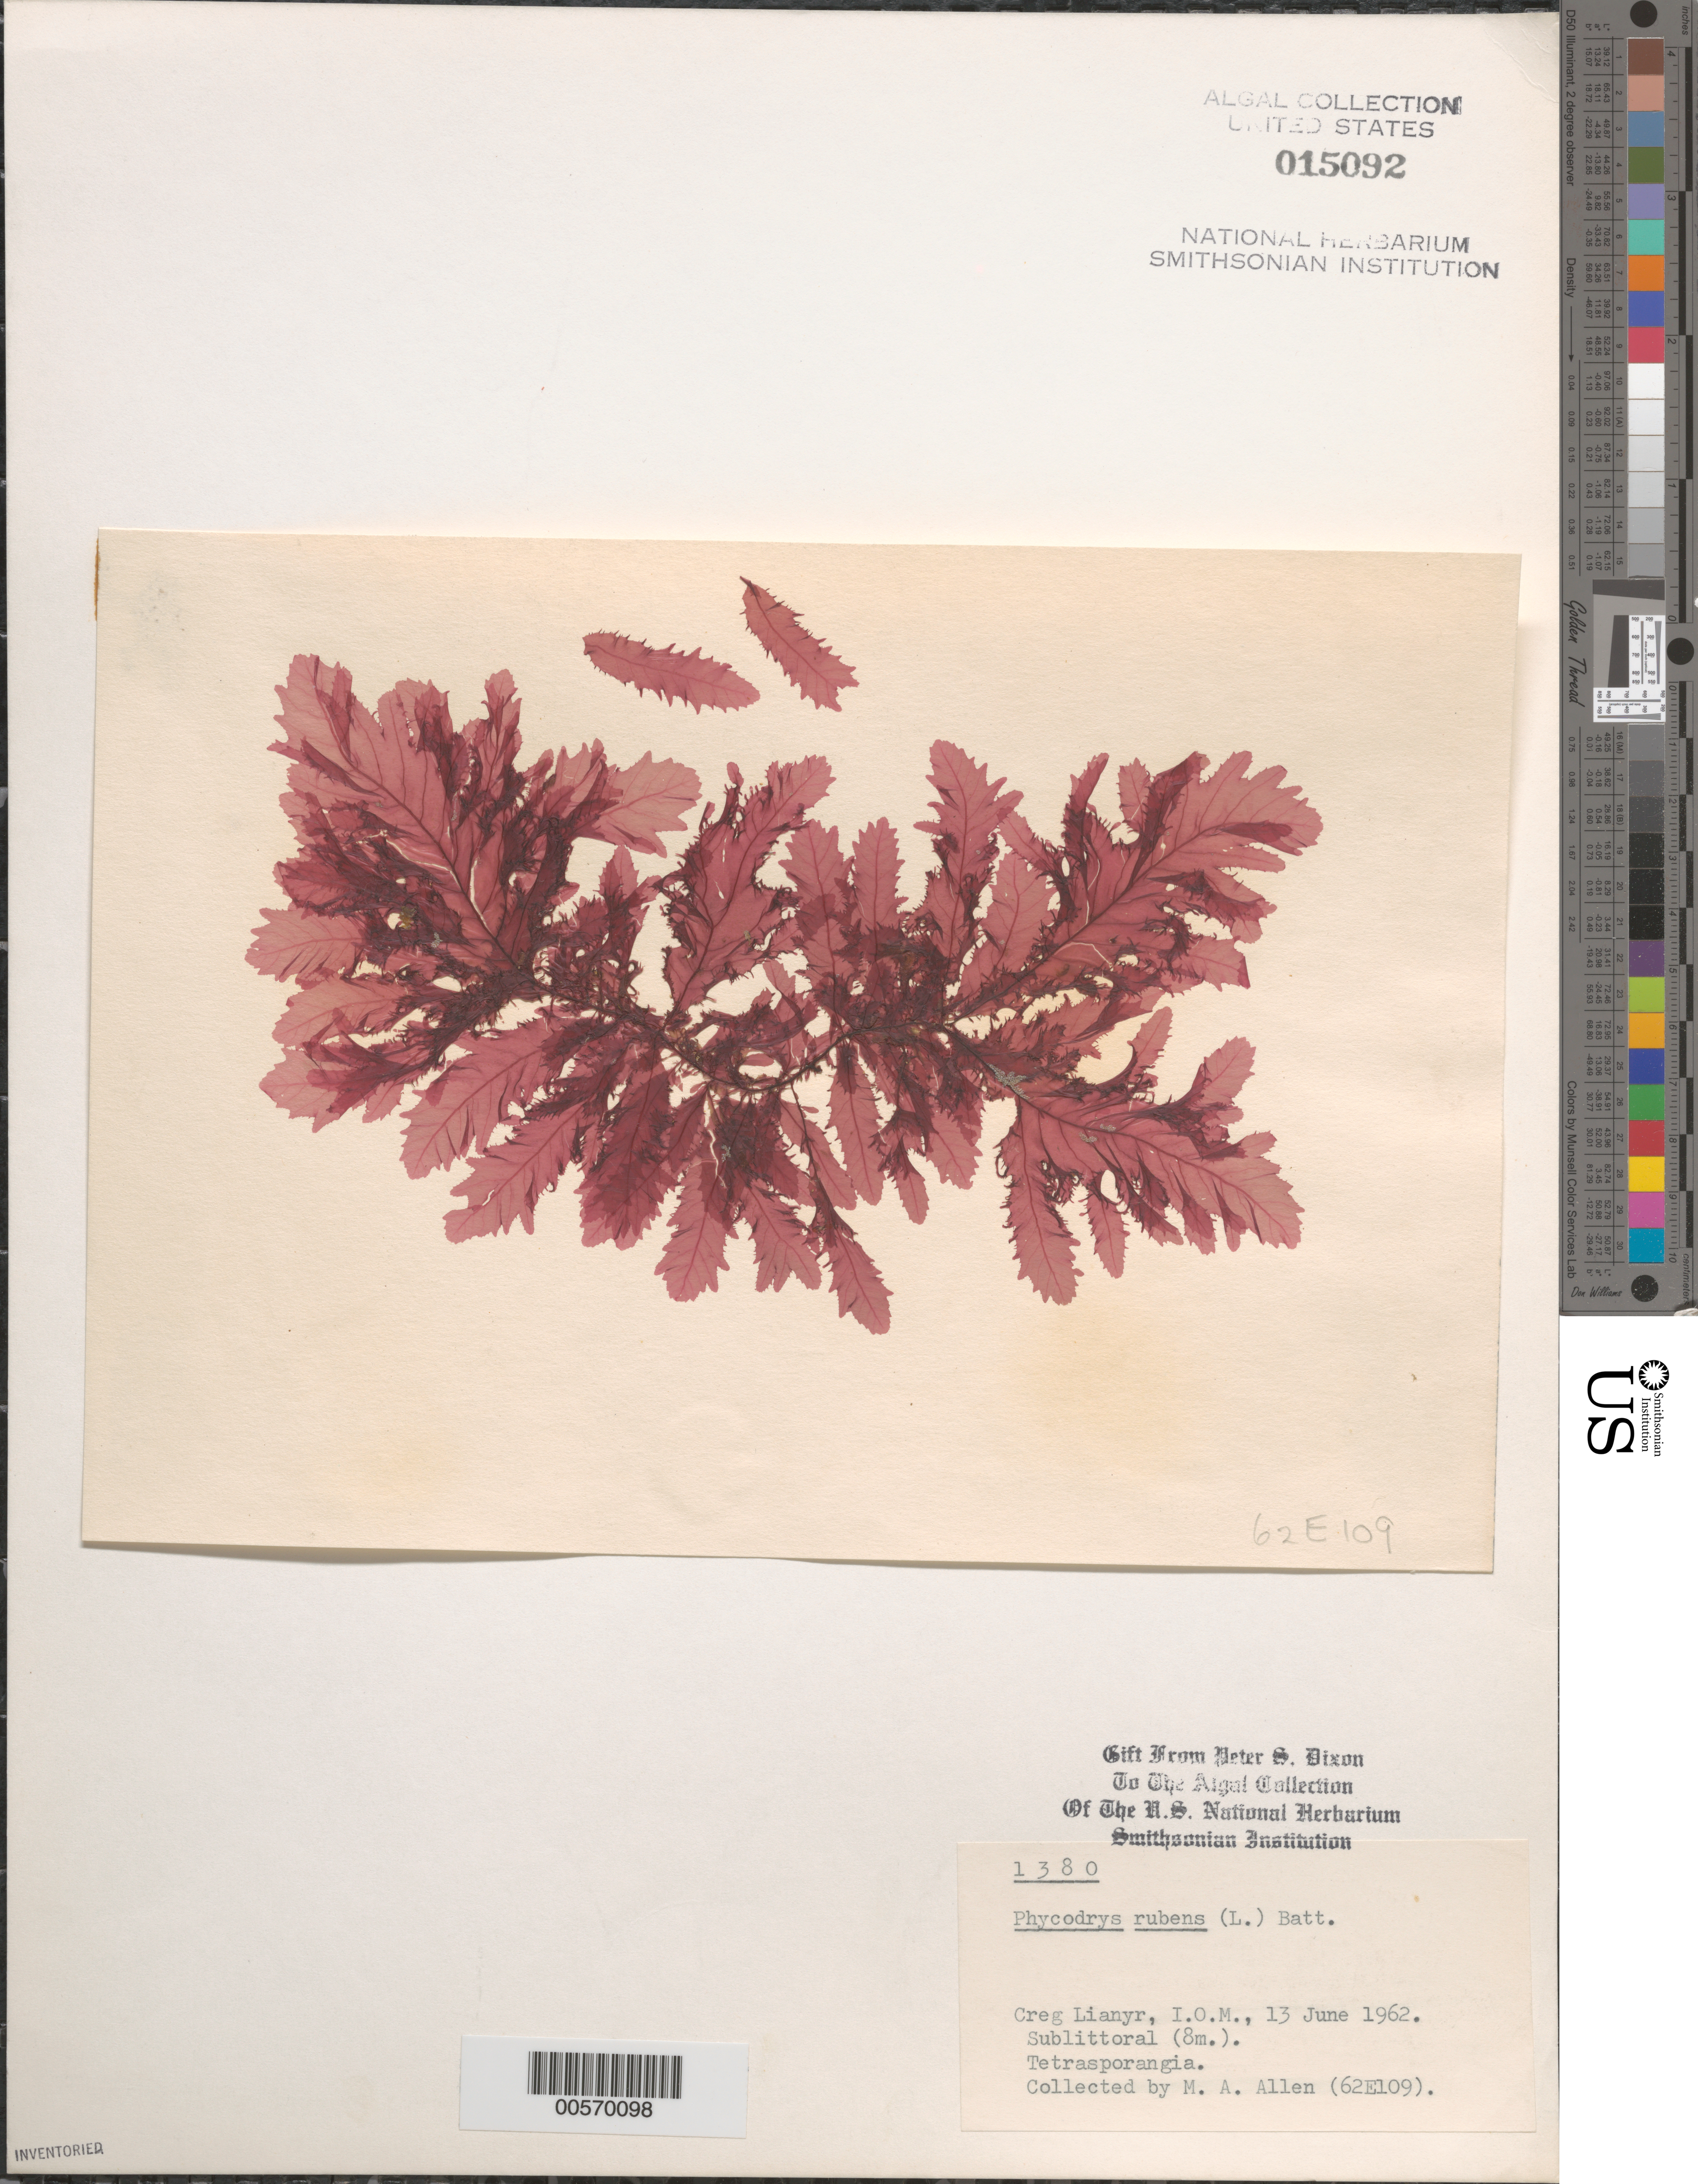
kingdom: Plantae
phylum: Rhodophyta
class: Florideophyceae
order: Ceramiales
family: Delesseriaceae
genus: Phycodrys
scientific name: Phycodrys rubens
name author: (L.) Batters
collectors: M. A. Allen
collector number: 62E109 & PSD 1380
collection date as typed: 13 Jun 1962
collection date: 1962-06-13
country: United Kingdom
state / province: England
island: Isle of Man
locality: Creg Lianyr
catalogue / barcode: US 15092